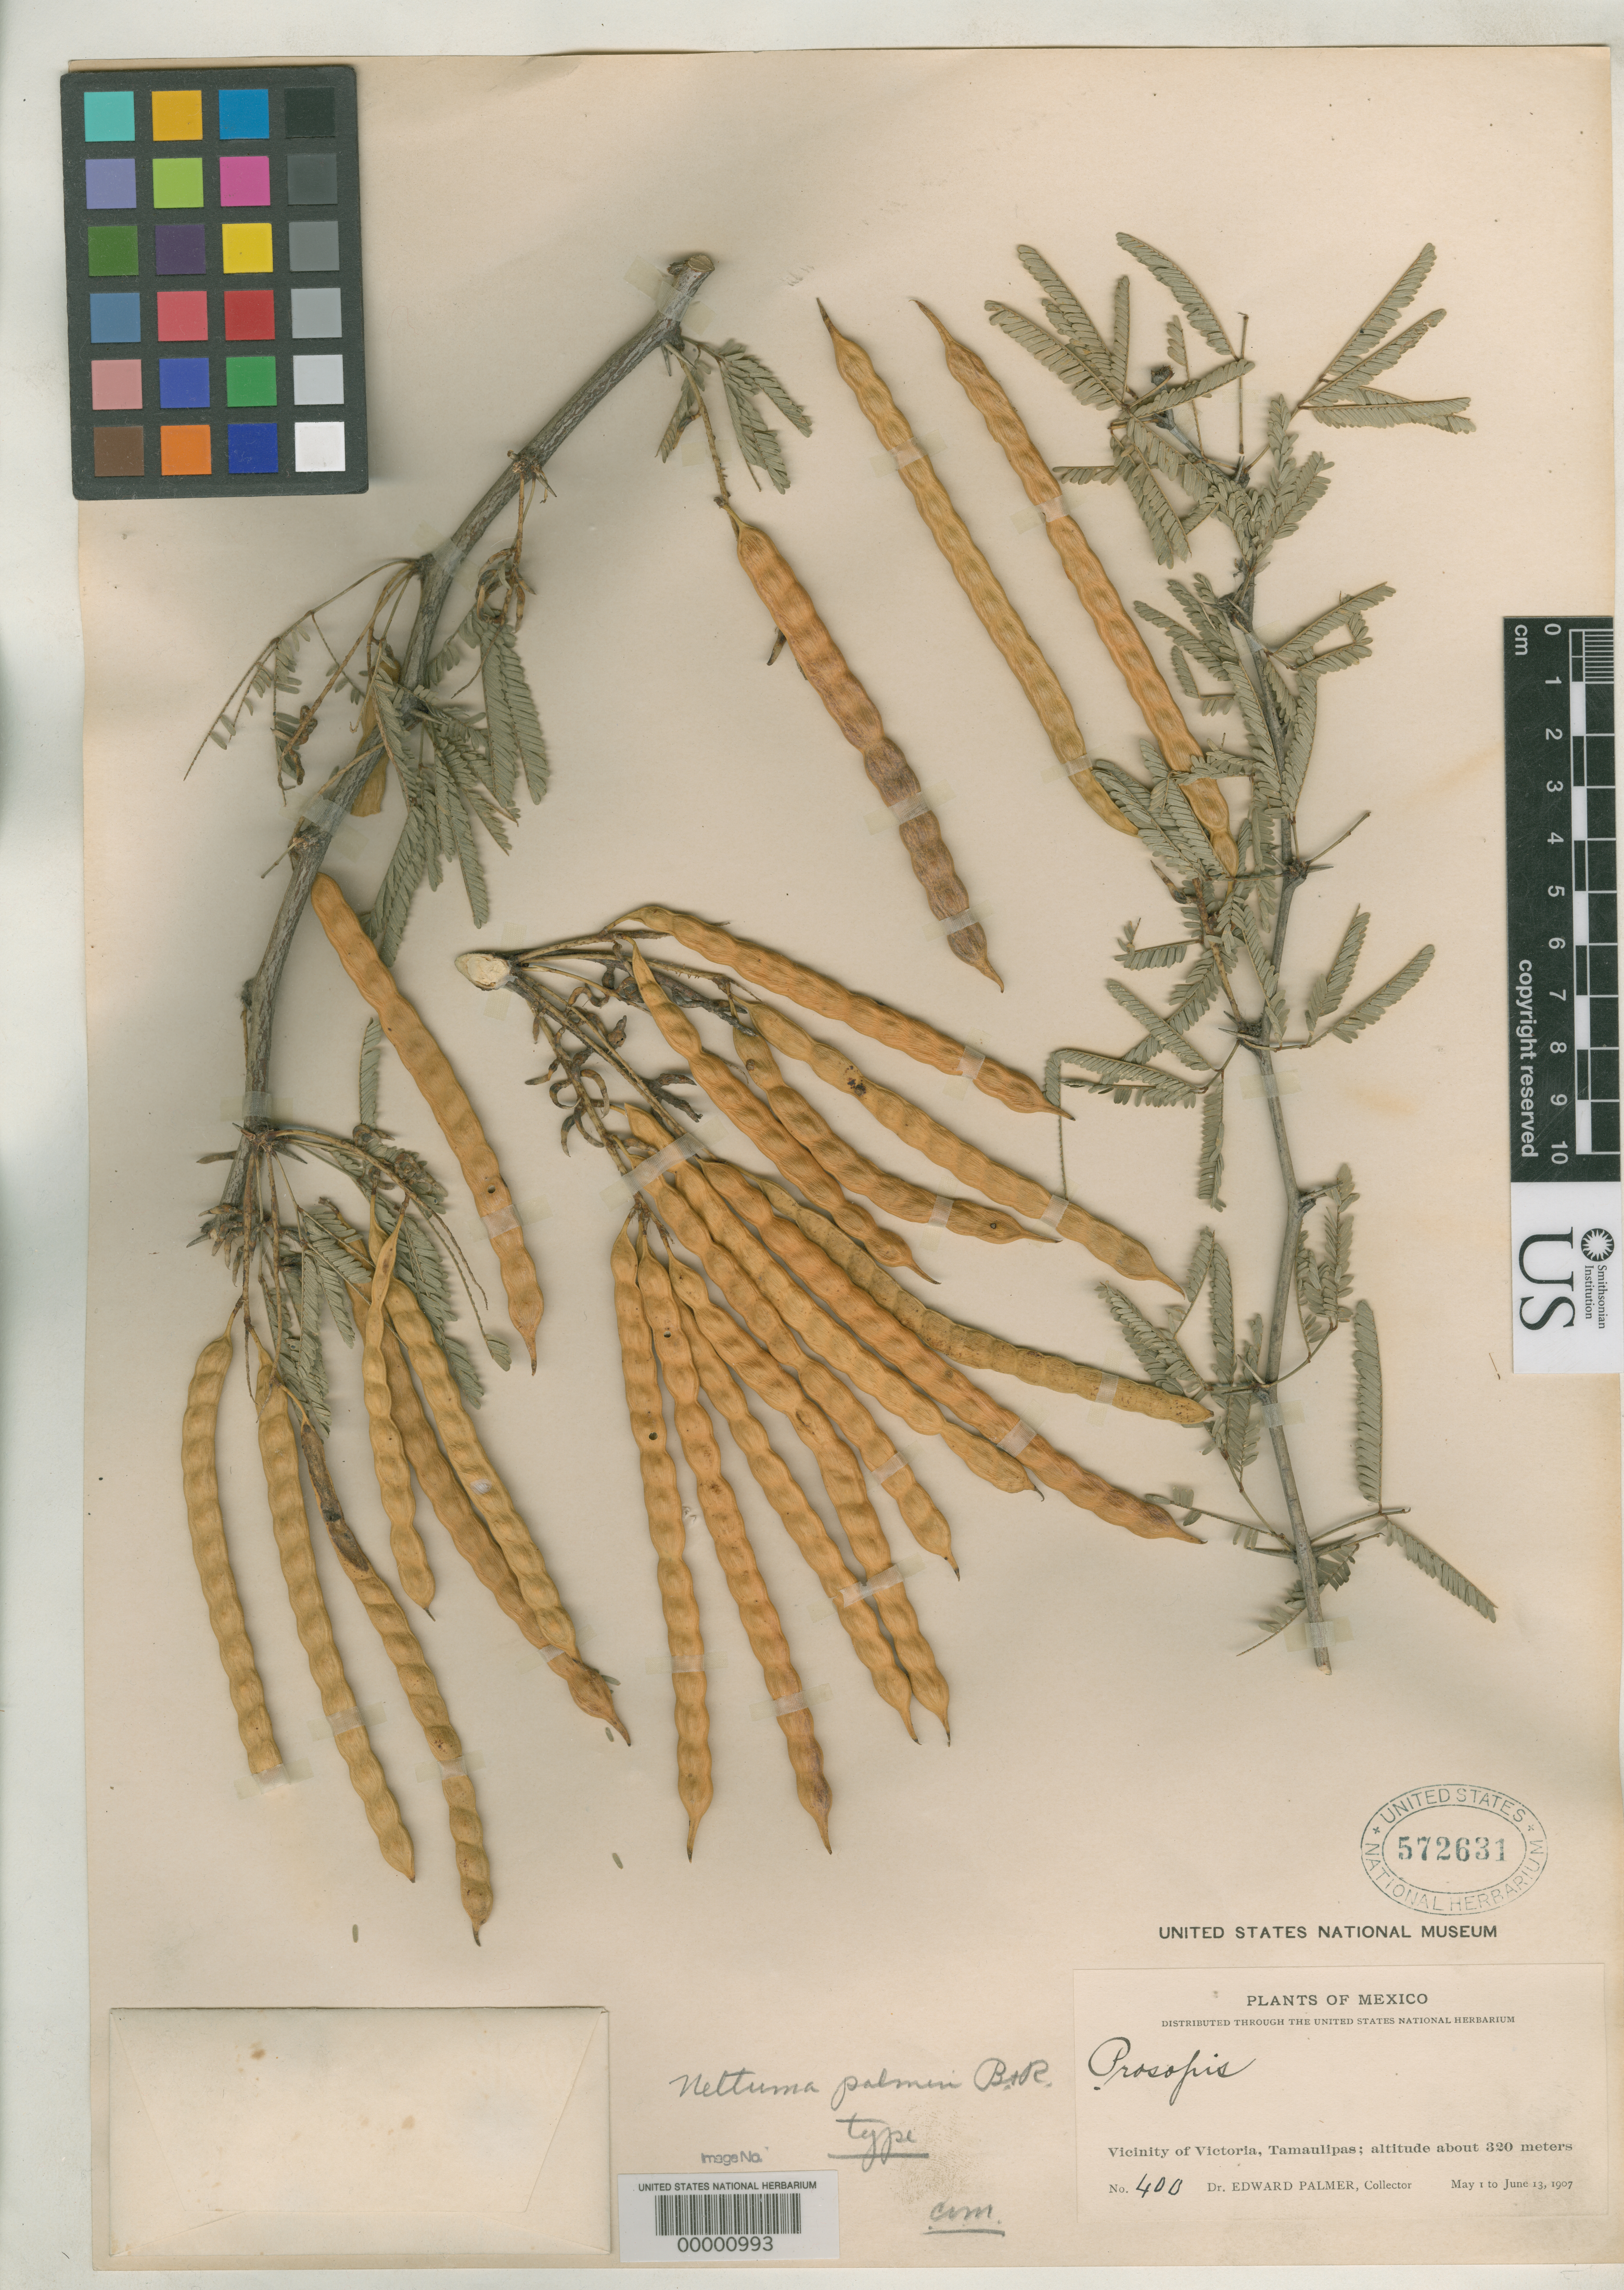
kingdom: Plantae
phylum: Tracheophyta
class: Magnoliopsida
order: Fabales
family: Fabaceae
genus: Neltuma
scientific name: Neltuma palmeri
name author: Britton & Rose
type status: Type Collection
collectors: E. Palmer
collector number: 400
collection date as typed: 01 May 1907 to 13 Jun 1907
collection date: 1907-05-01/1907-06-13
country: Mexico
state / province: Tamaulipas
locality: Vicinity of Victoria.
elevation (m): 320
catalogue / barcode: US 572631